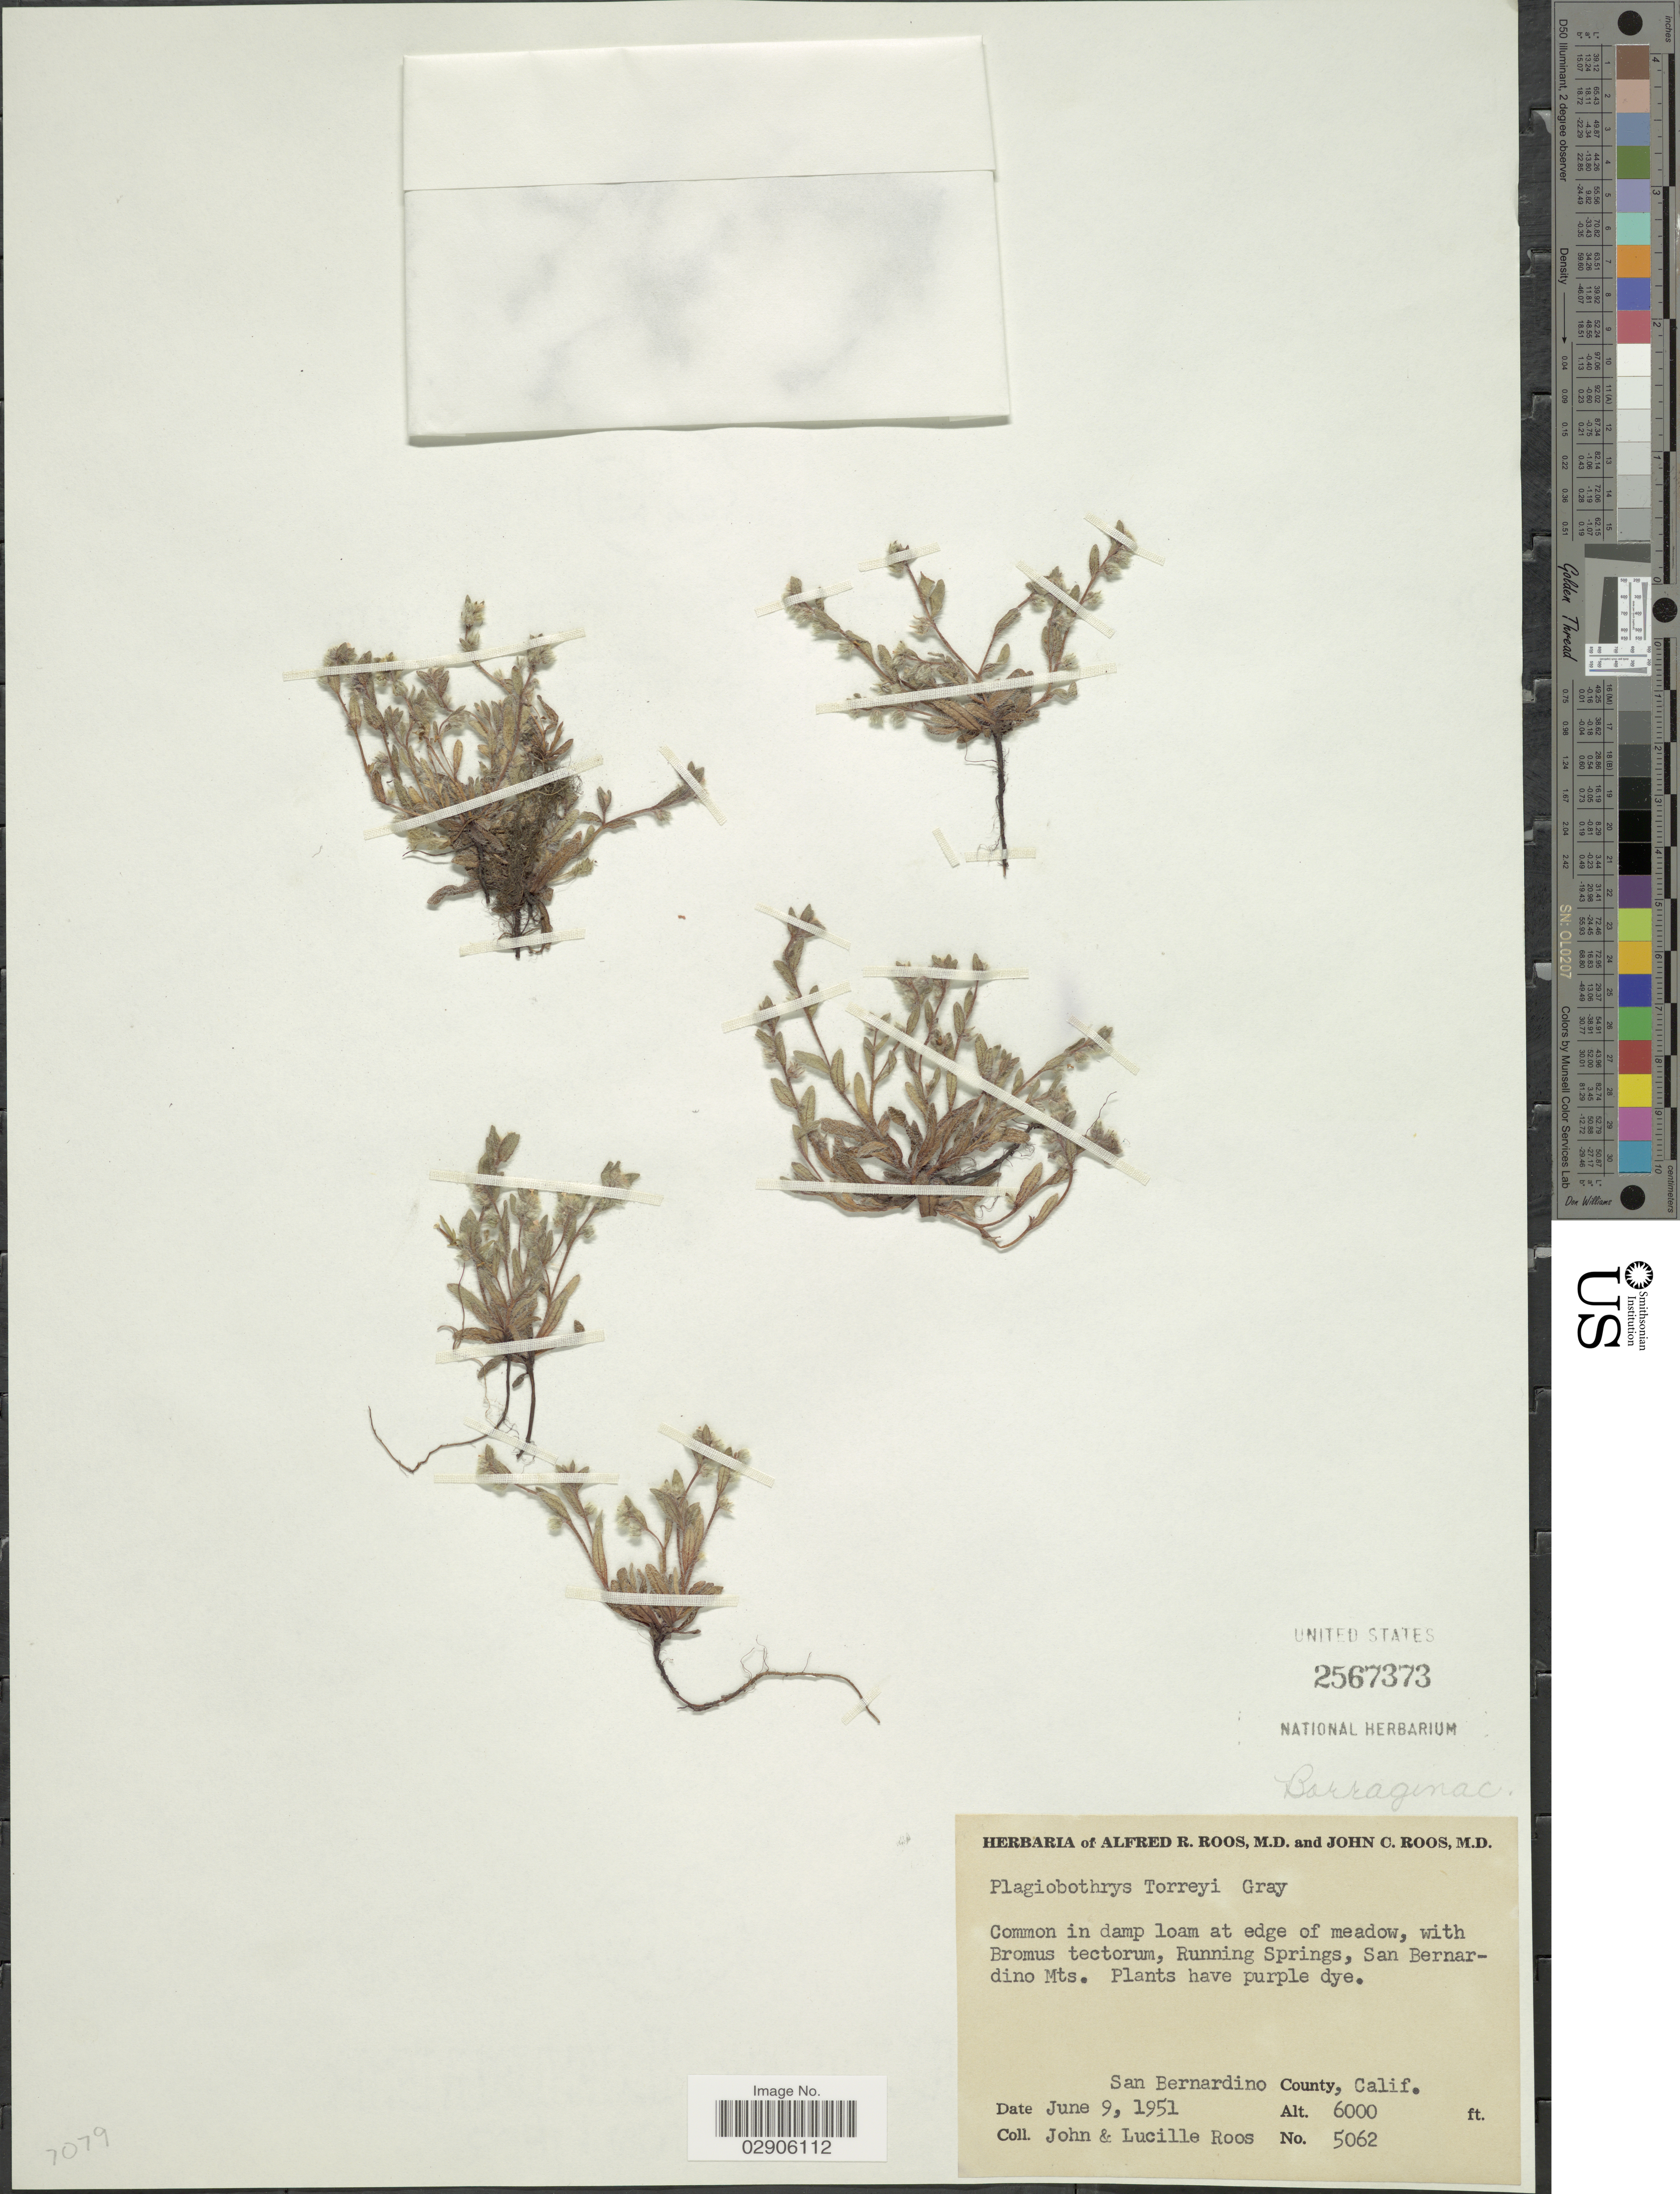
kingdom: Plantae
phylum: Tracheophyta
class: Magnoliopsida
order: Boraginales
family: Boraginaceae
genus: Plagiobothrys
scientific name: Plagiobothrys torreyi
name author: A. Gray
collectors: J. C. Roos & L. Roos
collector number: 5062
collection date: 1951-06-09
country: United States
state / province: California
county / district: San Bernardino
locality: San Bernardino County, Calif.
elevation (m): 1829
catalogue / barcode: US 2567373